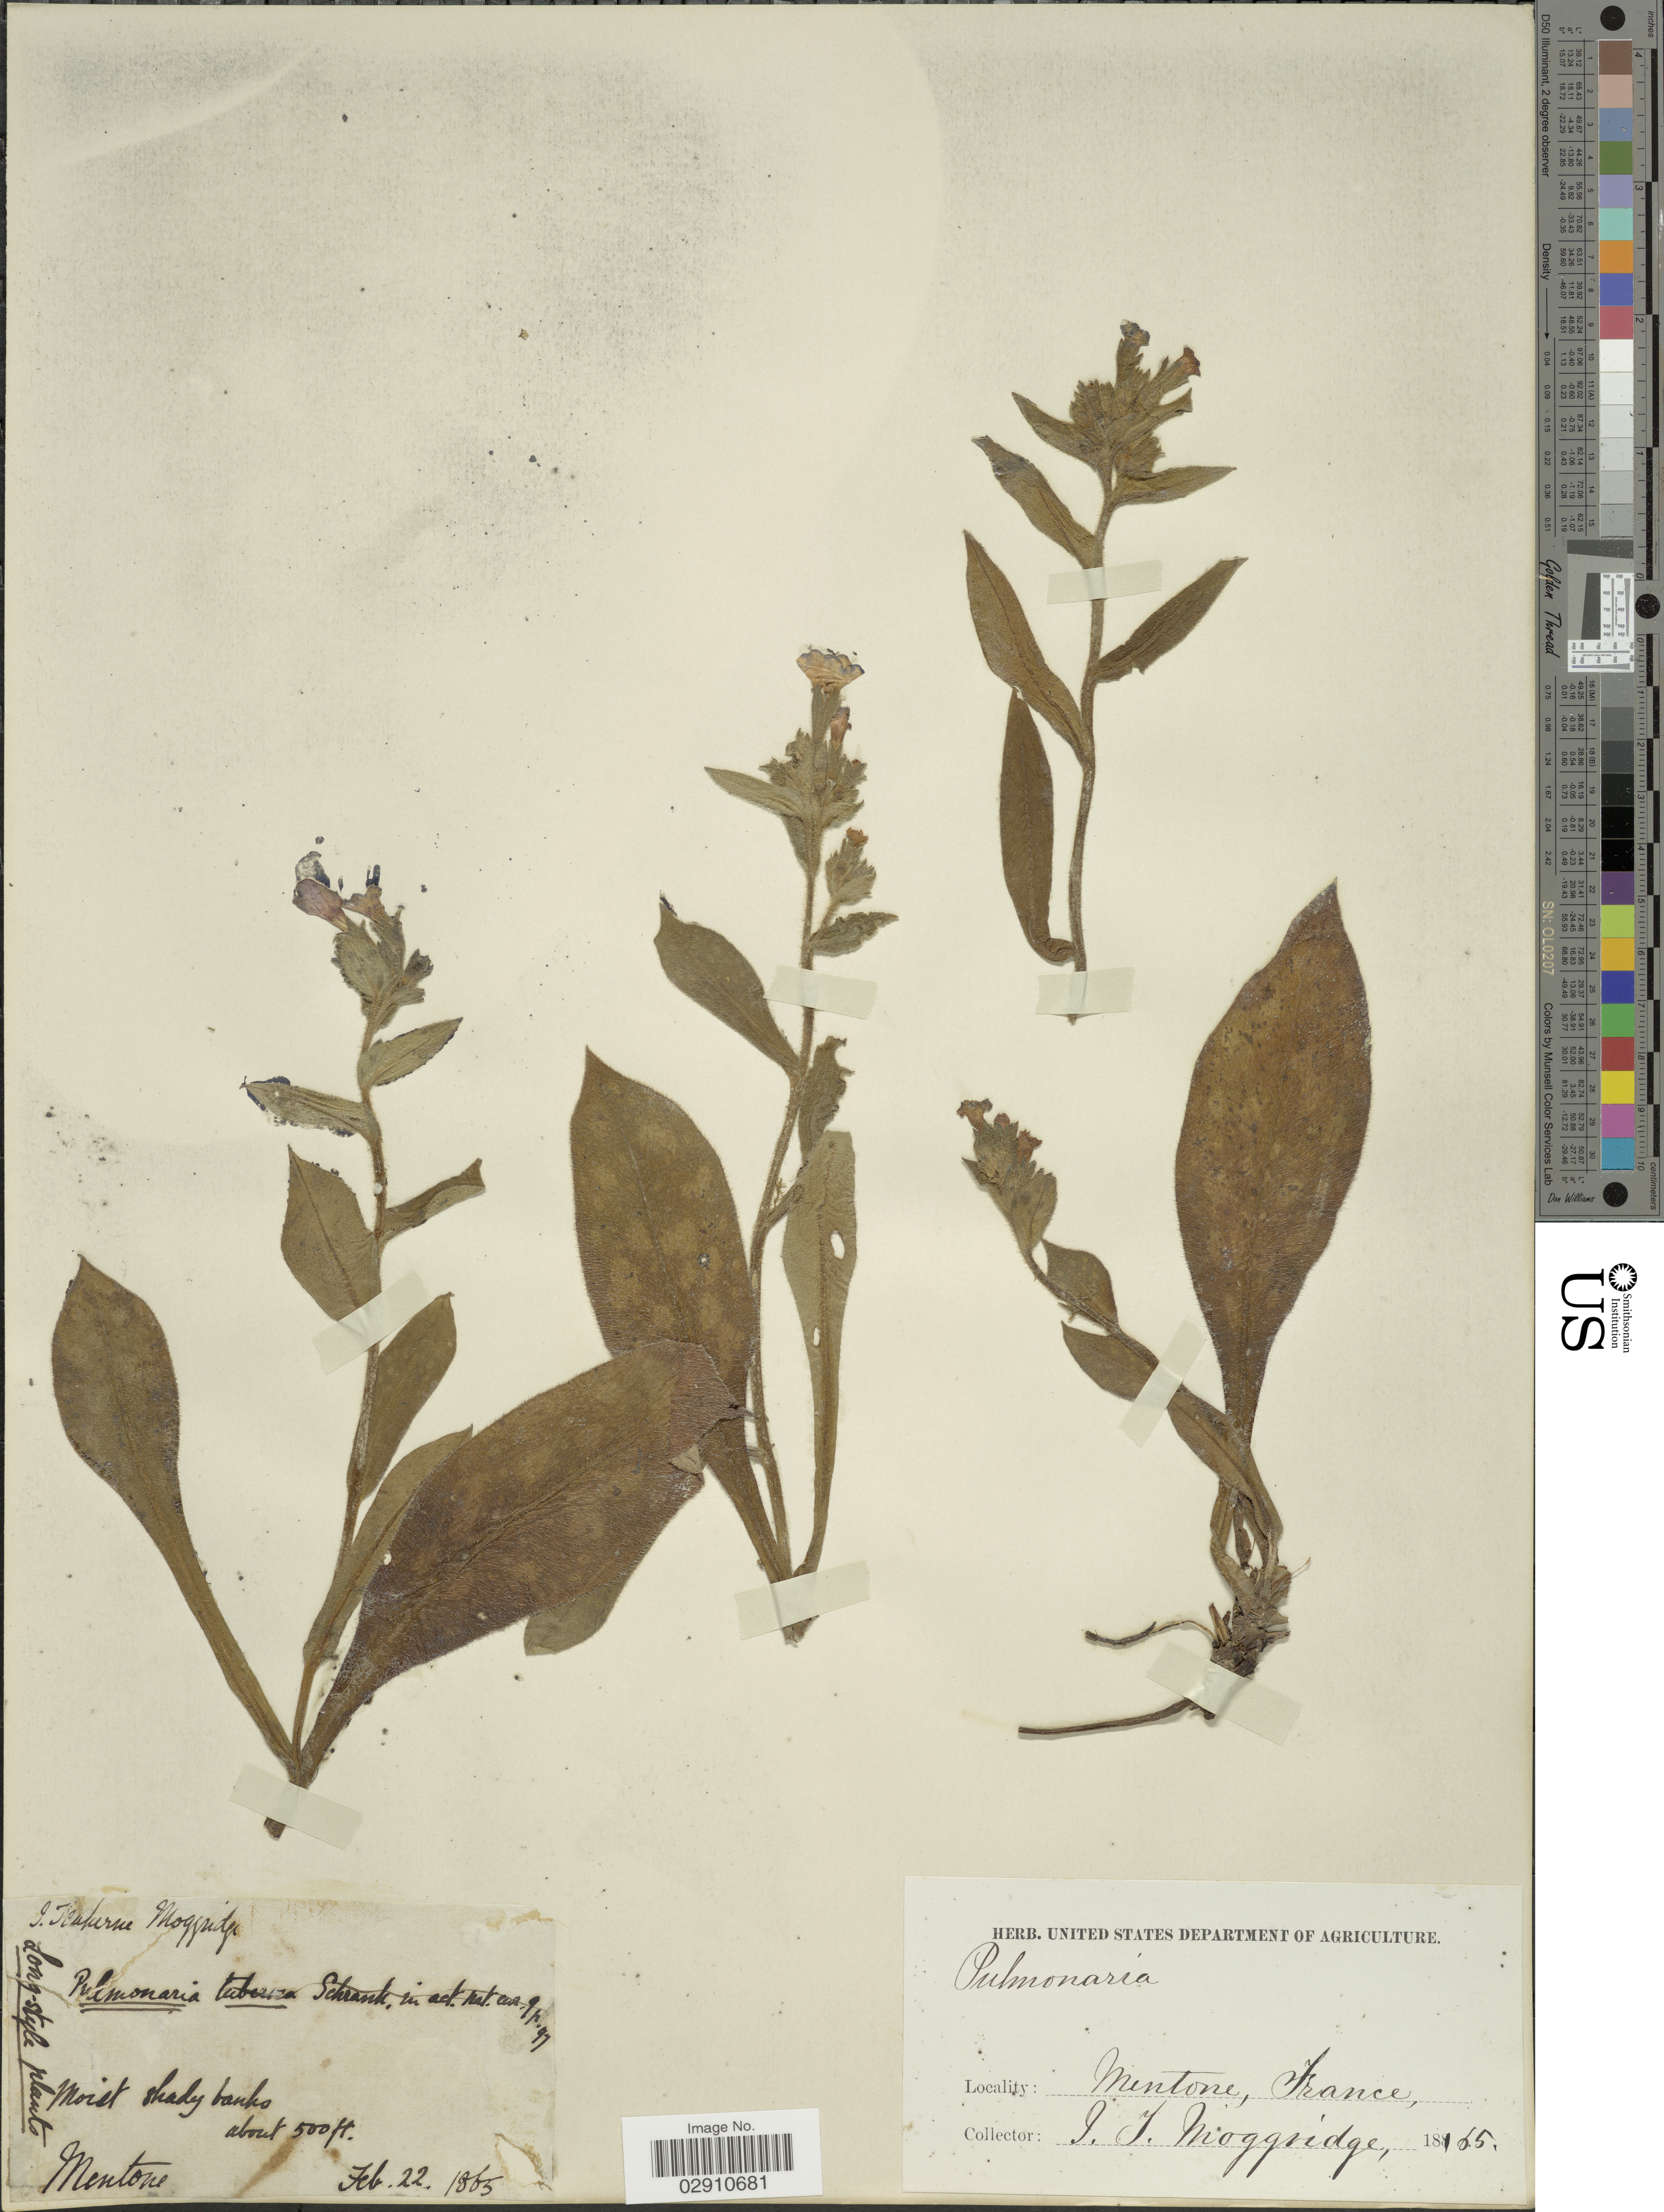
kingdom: Plantae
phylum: Tracheophyta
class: Magnoliopsida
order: Boraginales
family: Boraginaceae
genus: Pulmonaria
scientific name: Pulmonaria sp.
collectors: I. Moggridge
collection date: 1865-02-22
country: France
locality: Mentone.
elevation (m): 152